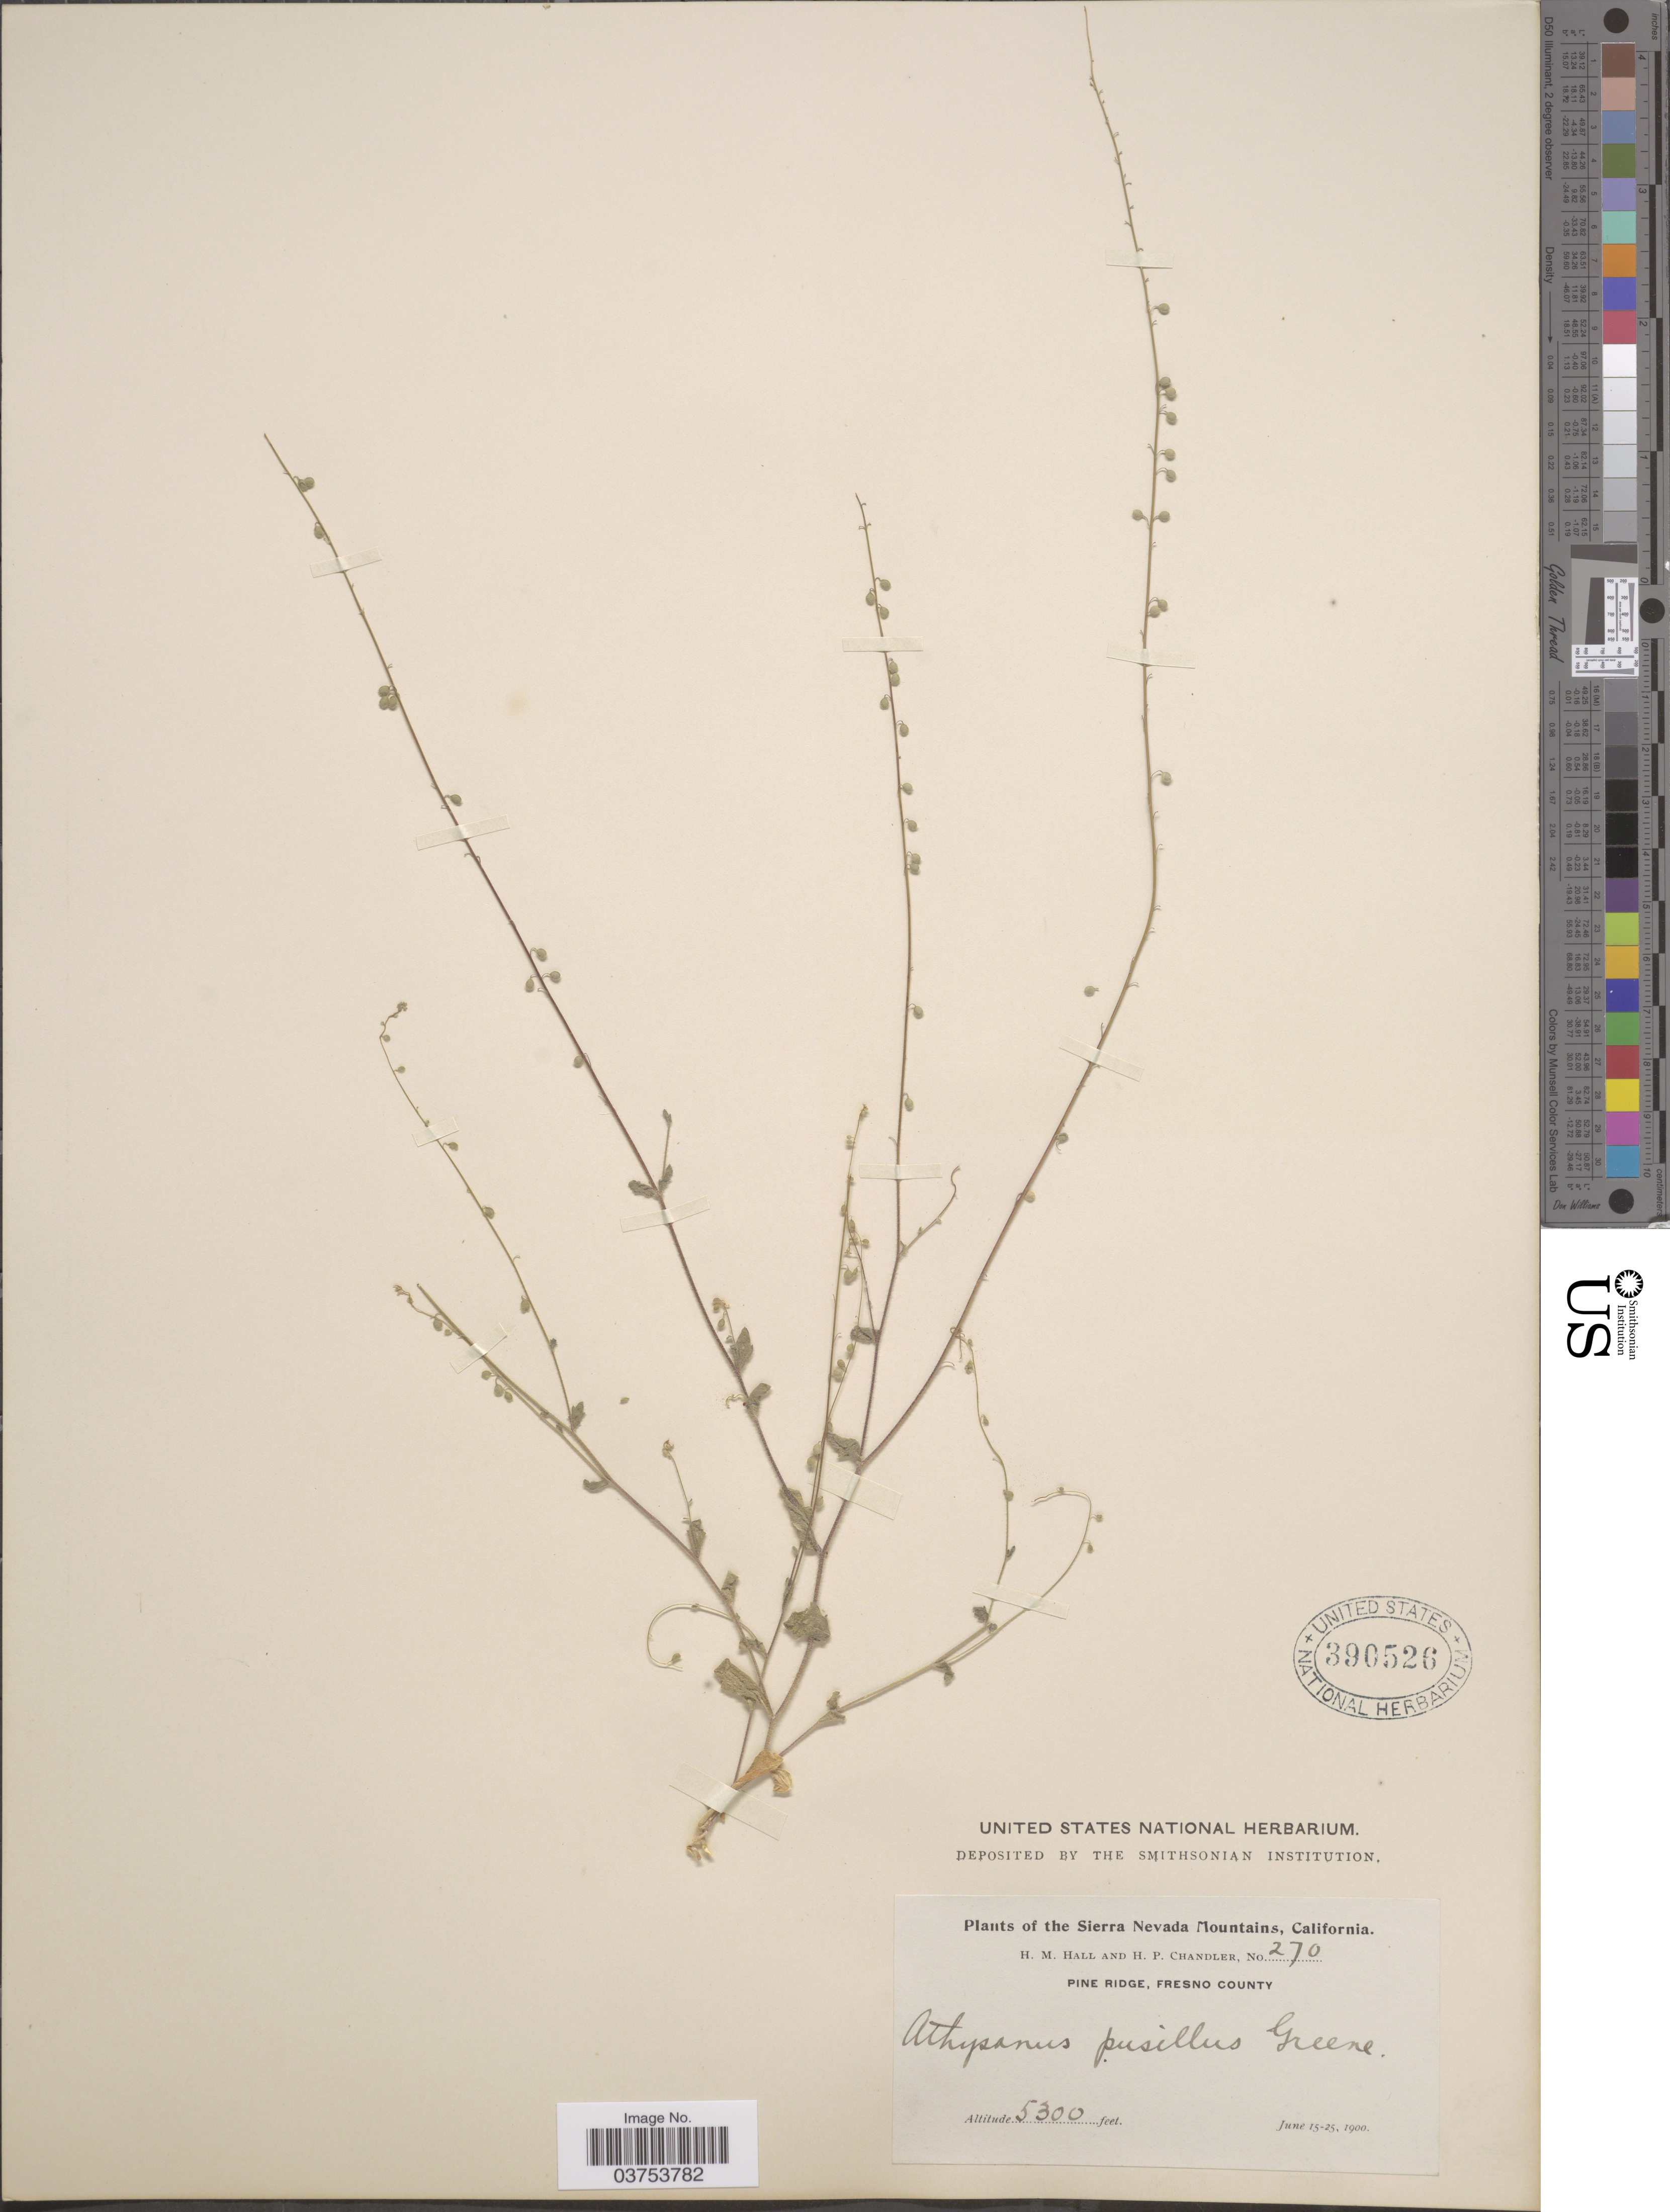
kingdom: Plantae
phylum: Tracheophyta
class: Magnoliopsida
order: Brassicales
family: Brassicaceae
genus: Athysanus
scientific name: Athysanus pusillus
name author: (Hook.) Greene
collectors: H. M. Hall & H. Chandler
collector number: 270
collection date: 1900-06-15/1900-06-25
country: United States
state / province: California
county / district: Fresno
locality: Sierra Nevada Mountains. Pine Ridge, Fresno County.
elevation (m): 1615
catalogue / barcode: US 390526